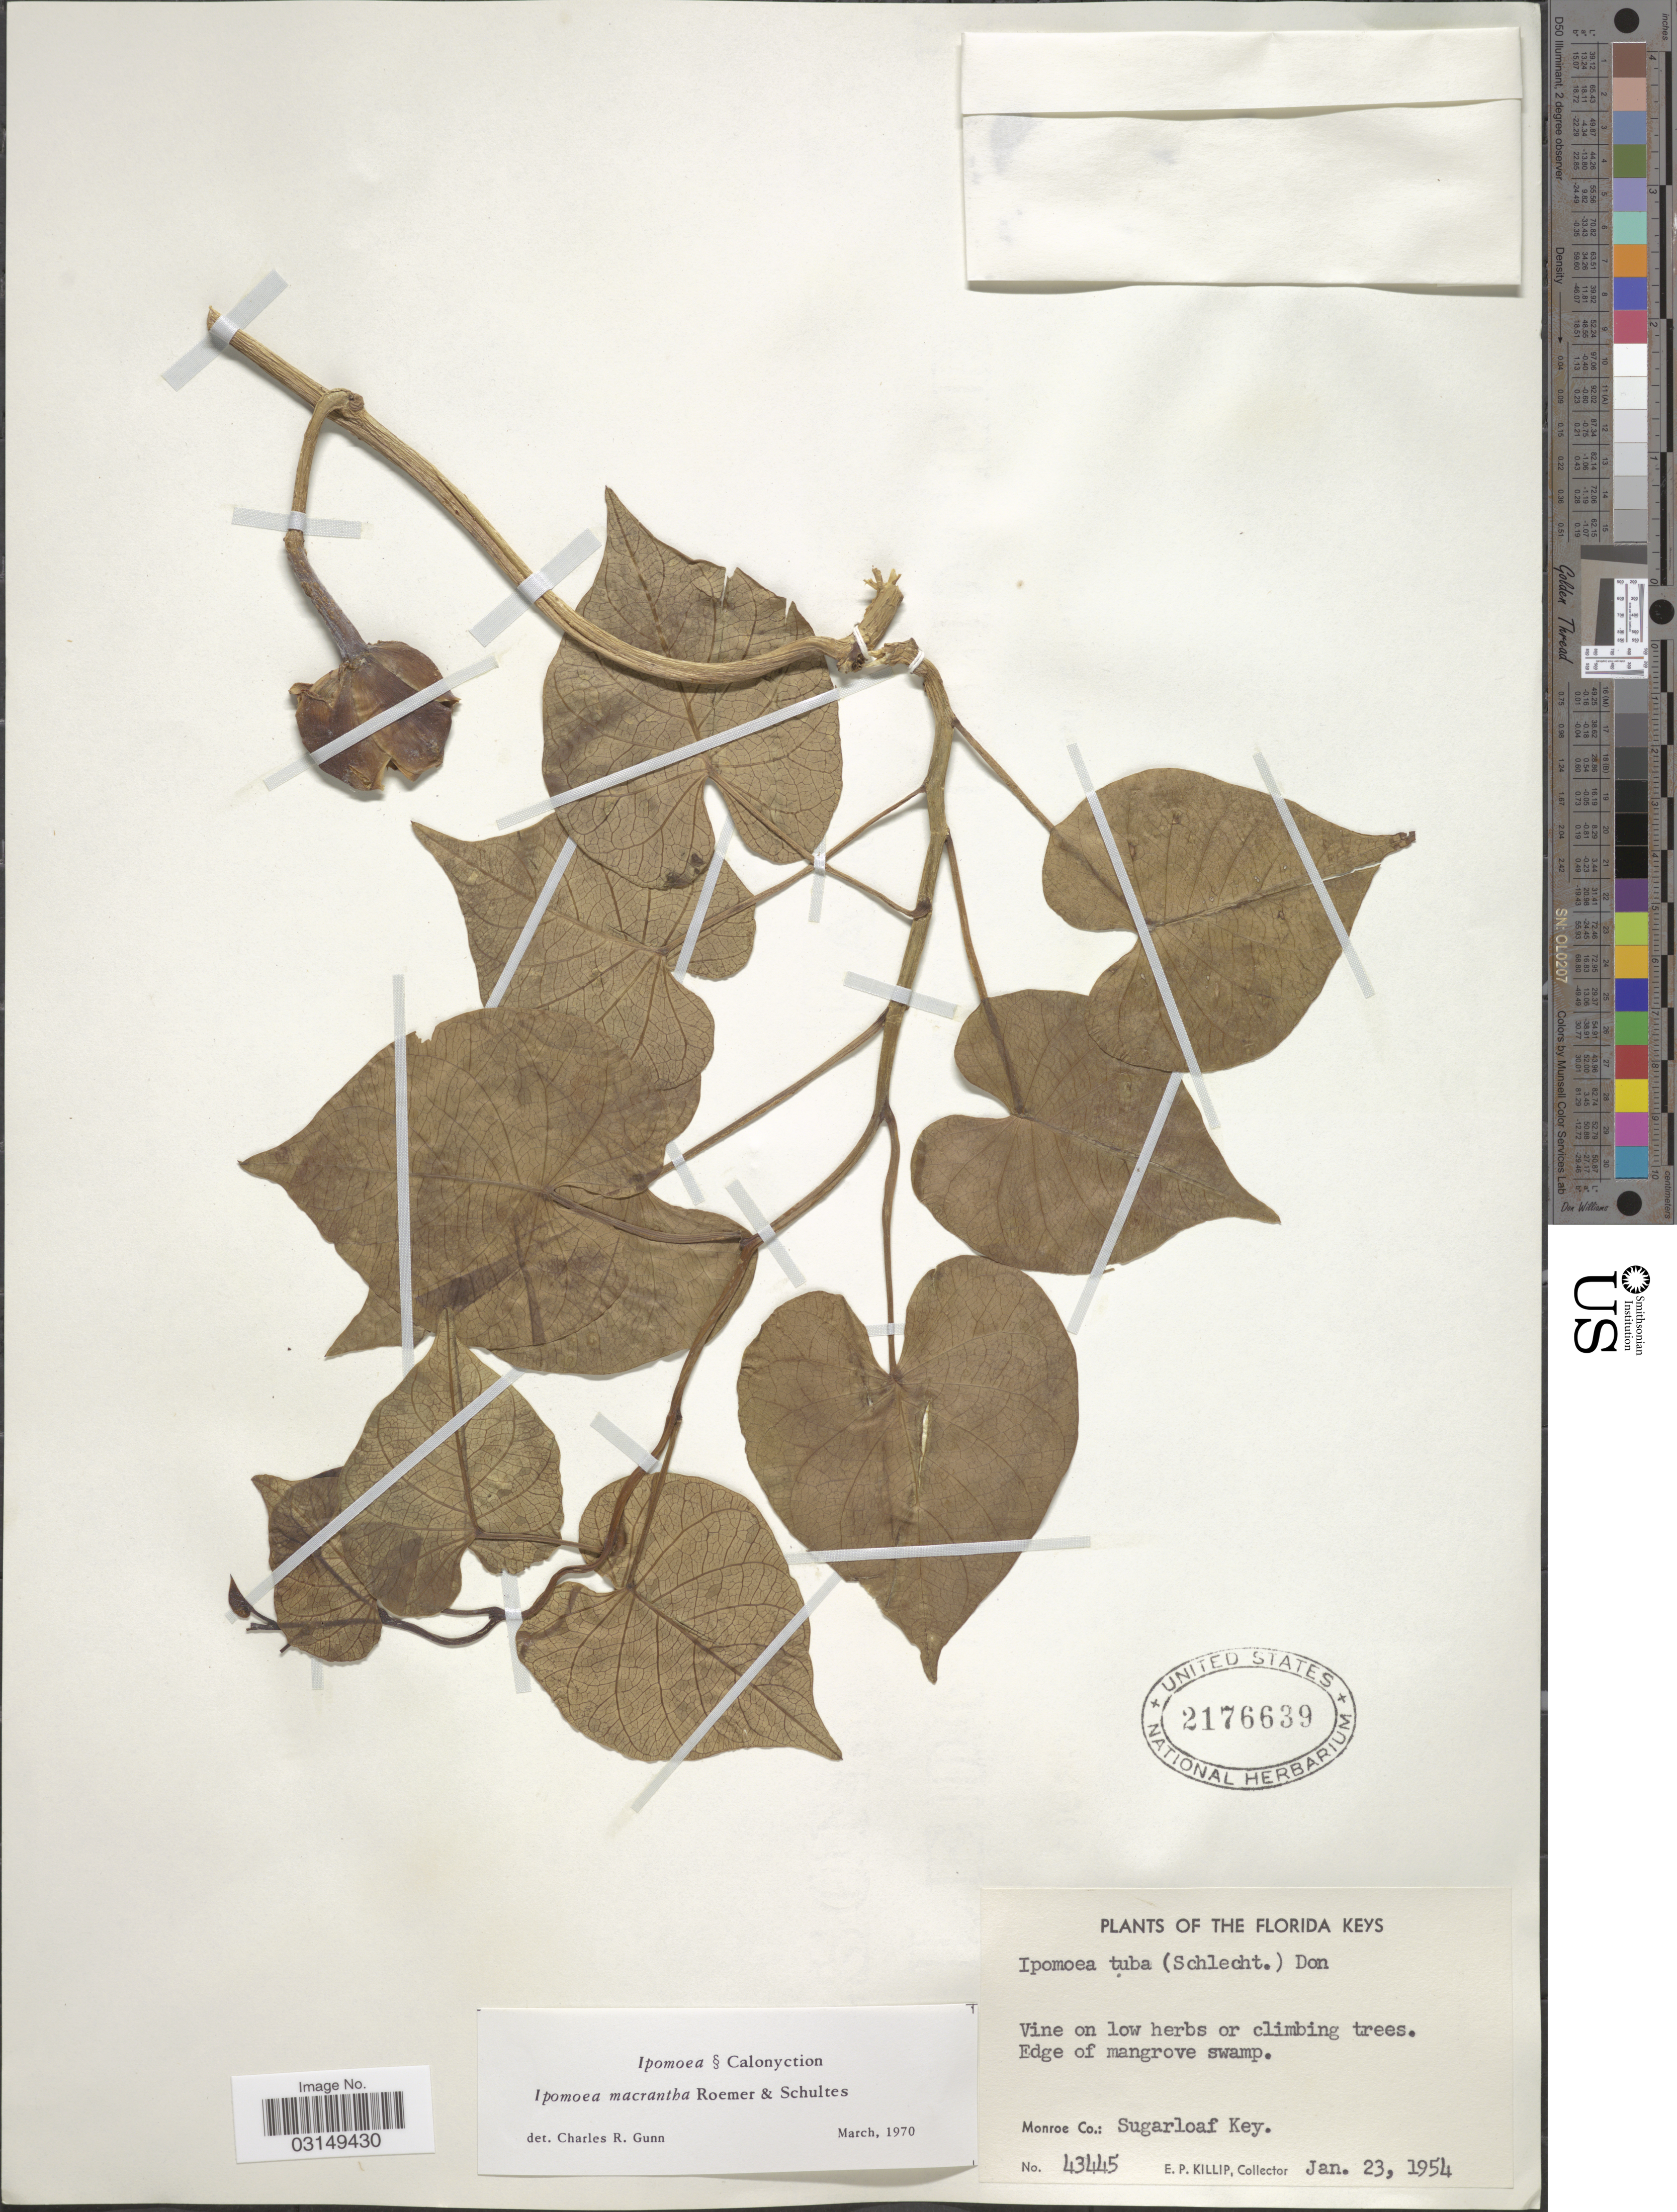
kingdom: Plantae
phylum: Tracheophyta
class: Magnoliopsida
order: Solanales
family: Convolvulaceae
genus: Ipomoea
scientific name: Ipomoea violacea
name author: L.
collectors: E. P. Killip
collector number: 43445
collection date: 1954-01-23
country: United States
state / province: Florida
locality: The Florida Keys. Edge of mangrove swamp. Monroe Co.: Sugarloaf Key.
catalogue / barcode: US 2176639